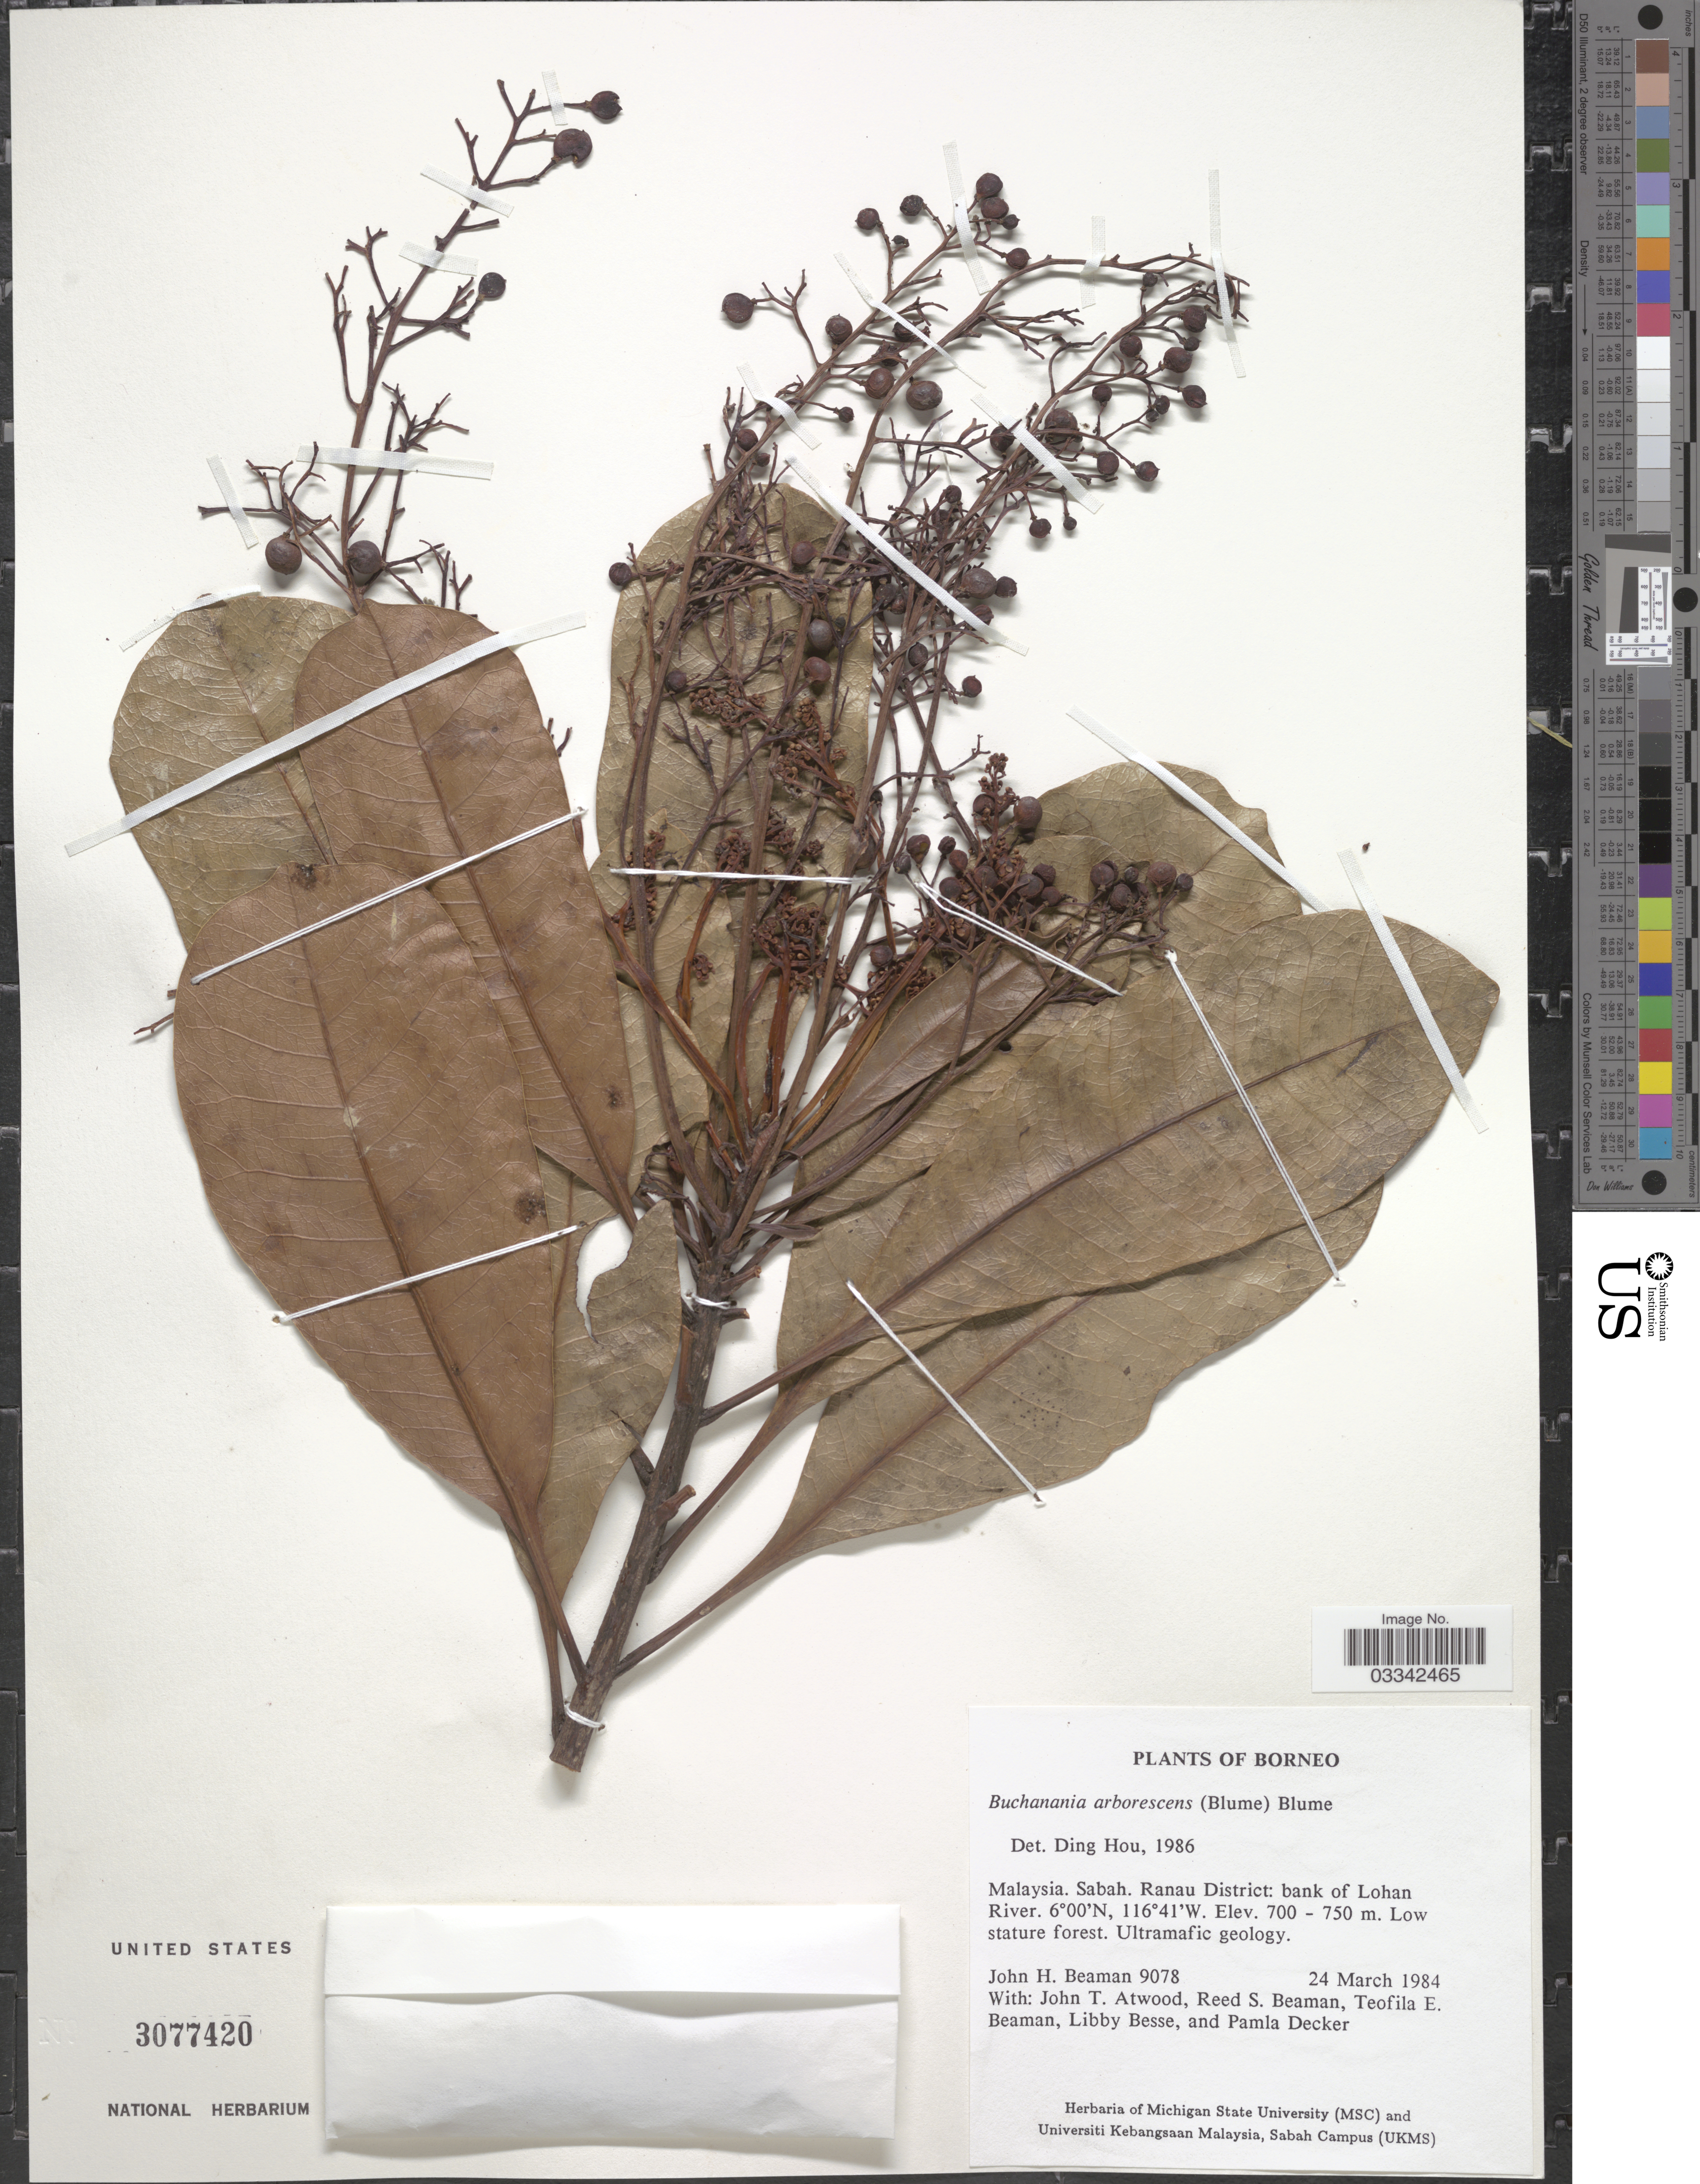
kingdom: Plantae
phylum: Tracheophyta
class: Magnoliopsida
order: Sapindales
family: Anacardiaceae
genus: Buchanania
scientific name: Buchanania arborescens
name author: (Blume) Blume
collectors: J. H. Beaman, J. T. Atwood, R. S. Beaman, T. E. Beaman & et al.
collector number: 9078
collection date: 1984-03-24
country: Malaysia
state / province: Sabah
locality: Borneo. Ranau District: bank of Lohan River.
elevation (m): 700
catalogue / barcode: US 3077420